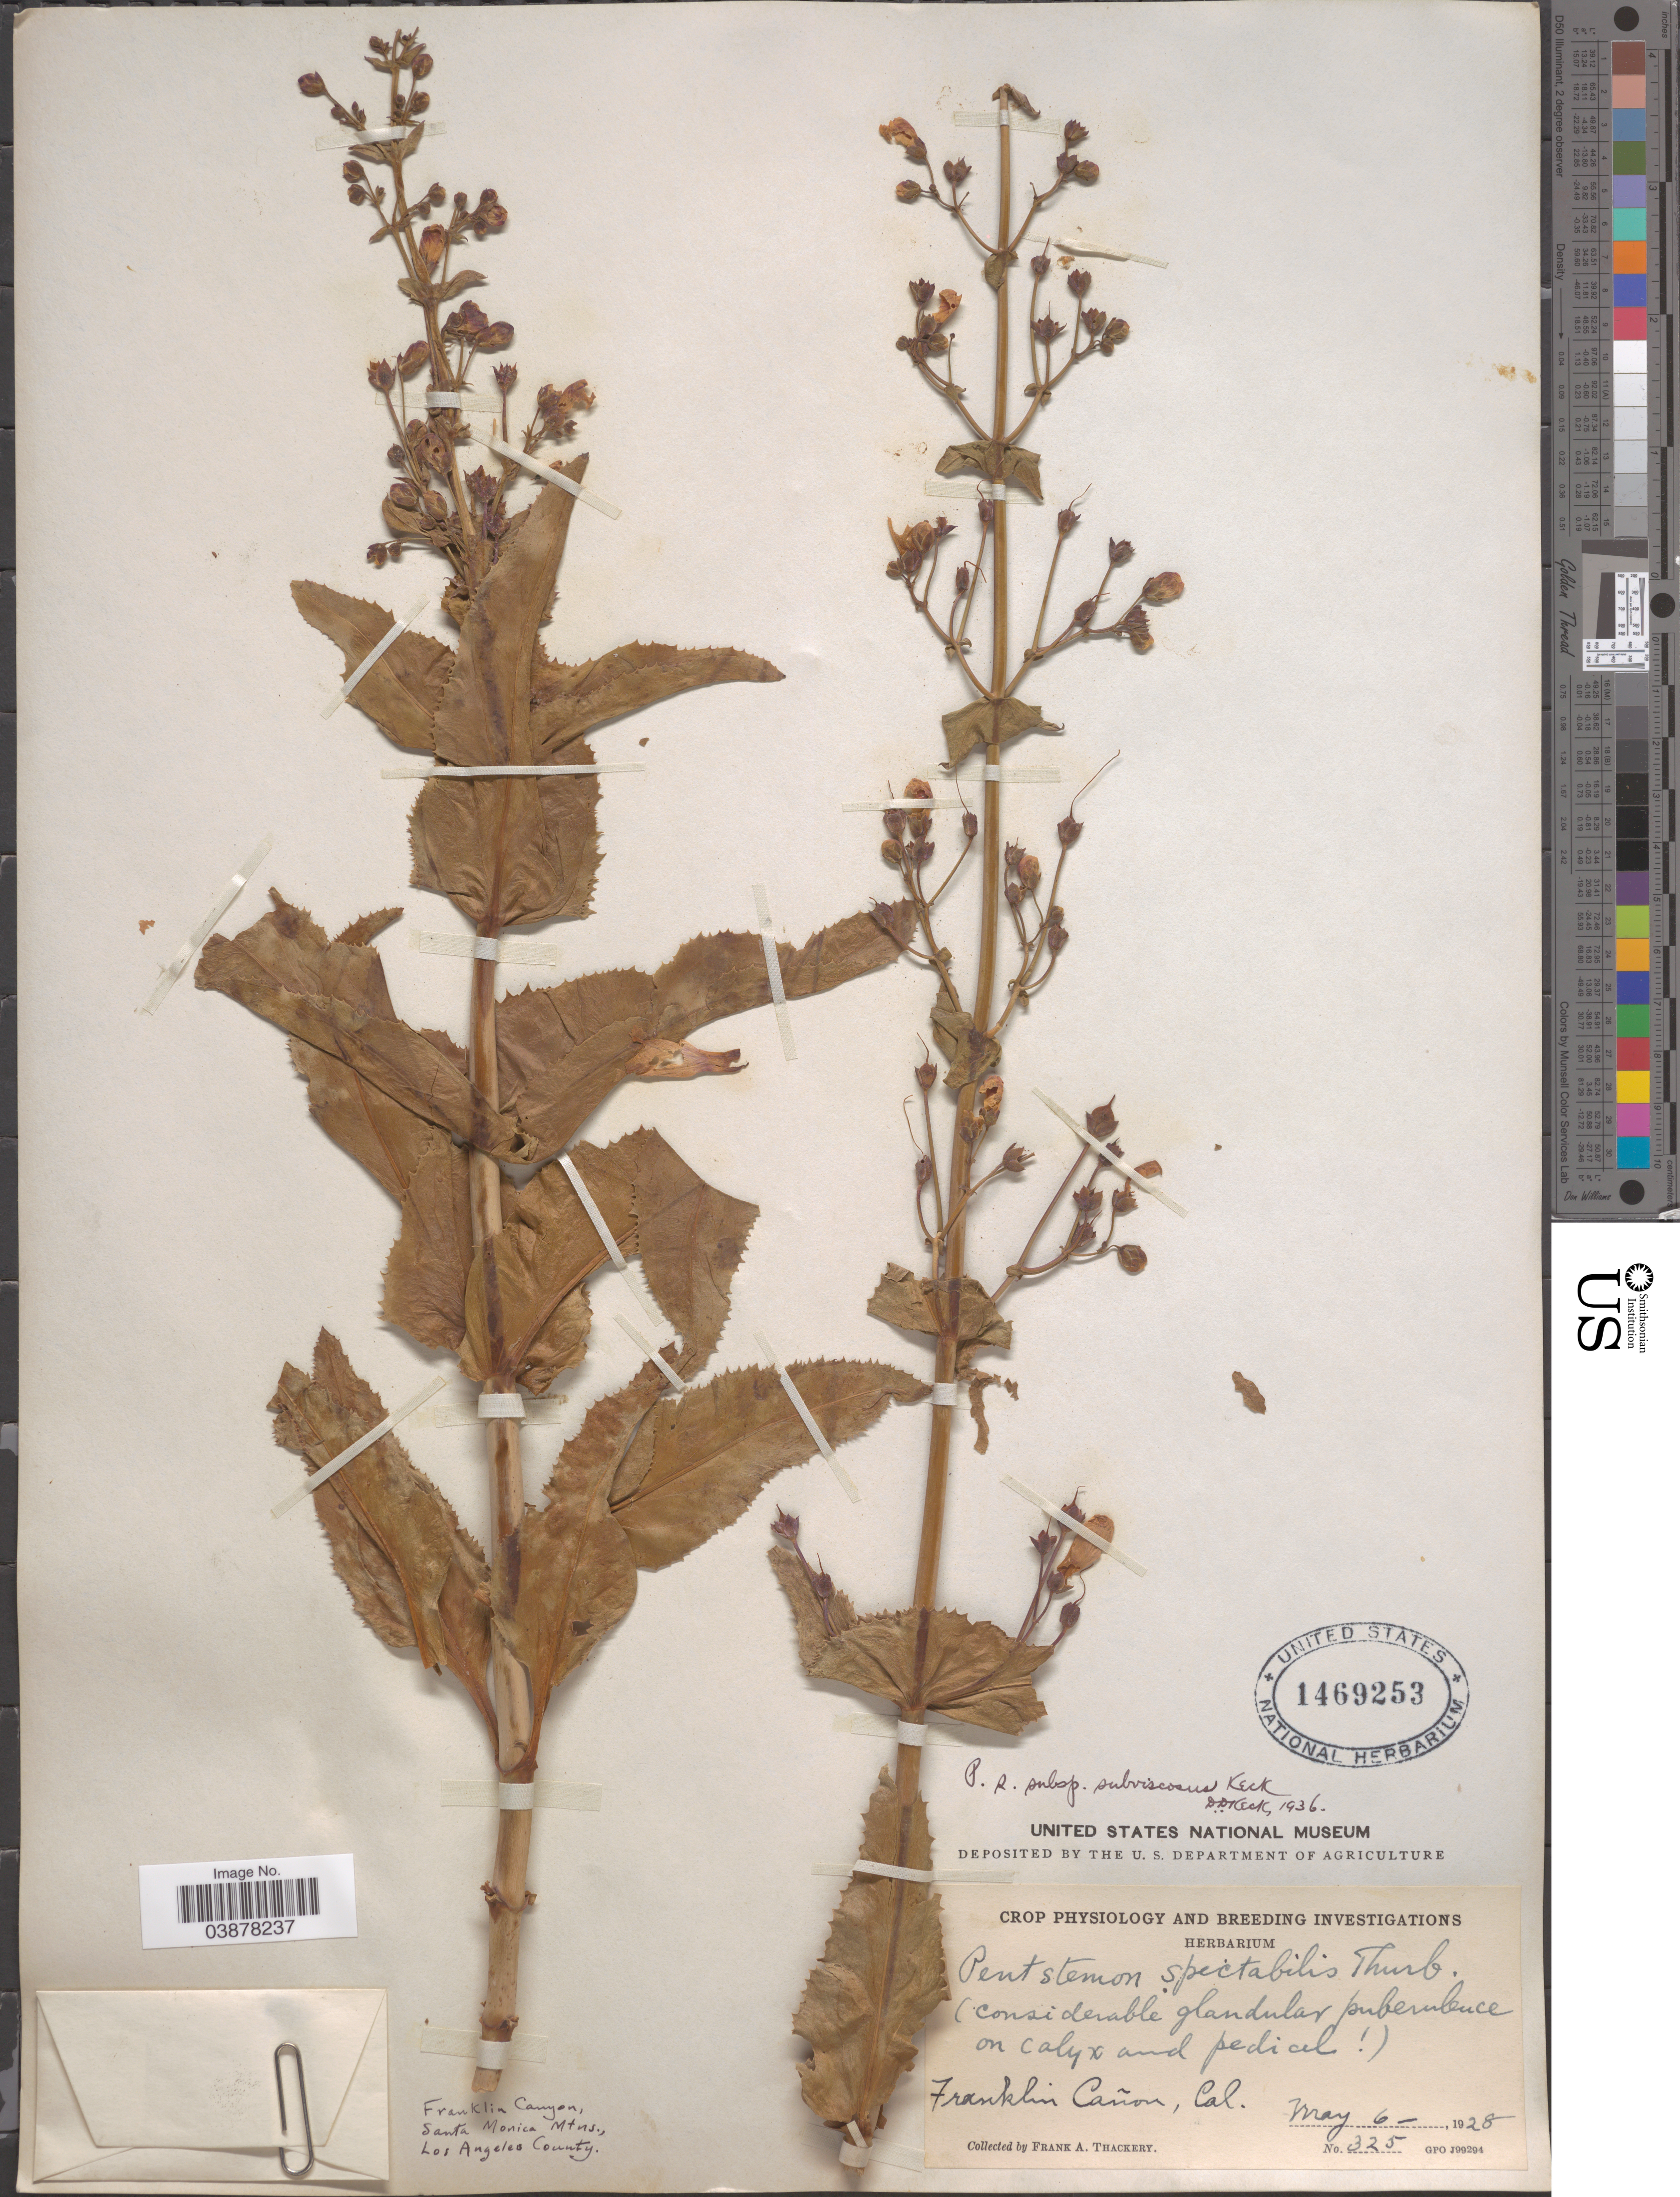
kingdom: Plantae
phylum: Tracheophyta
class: Magnoliopsida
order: Lamiales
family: Plantaginaceae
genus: Penstemon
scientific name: Penstemon spectabilis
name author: Thurb. ex Torr. & A. Gray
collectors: F. Thackery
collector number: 325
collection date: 1928-05-06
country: United States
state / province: California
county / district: Los Angeles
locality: Franklin Cañon. Santa Monica Mtns., Los Angeles County.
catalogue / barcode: US 1469253